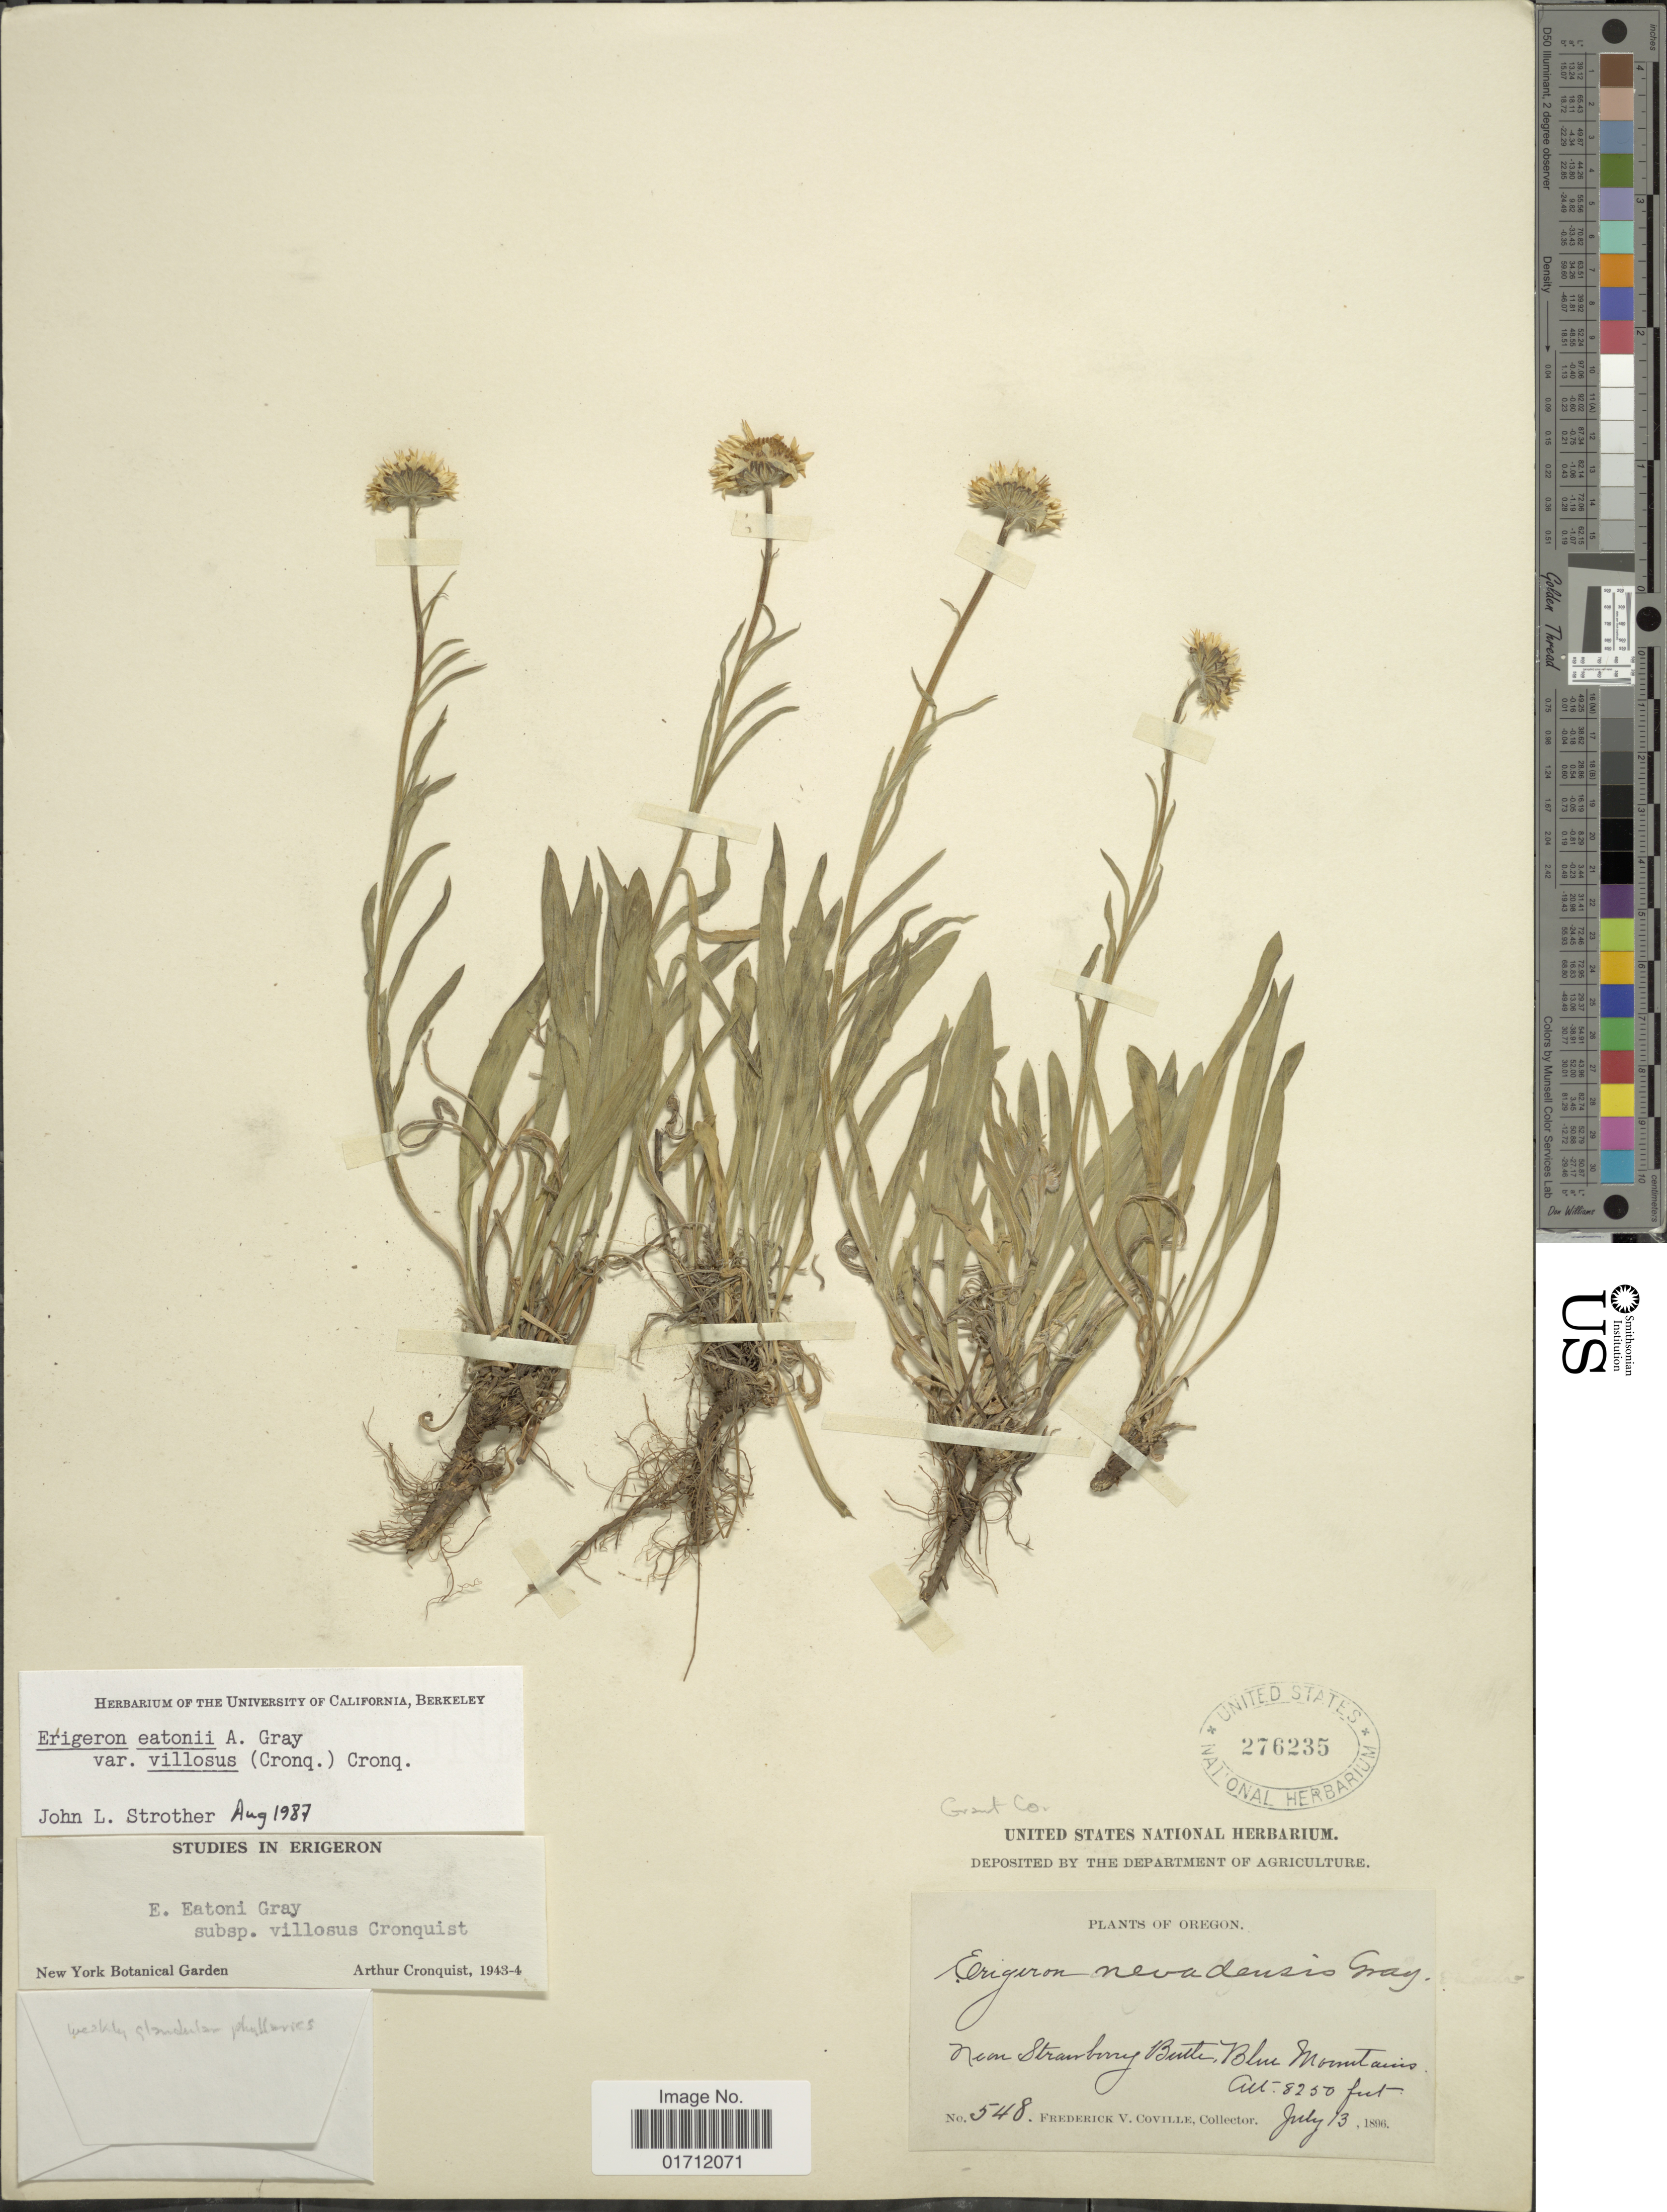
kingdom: Plantae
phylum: Tracheophyta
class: Magnoliopsida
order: Asterales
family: Asteraceae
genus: Erigeron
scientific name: Erigeron eatonii var. villosus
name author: (Cronq.) Cronq.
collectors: F. V. Coville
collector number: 548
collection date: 1896-08-13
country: United States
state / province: Oregon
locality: Near Strawberry Butte, Blue Mountains.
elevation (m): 2515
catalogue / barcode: US 276235